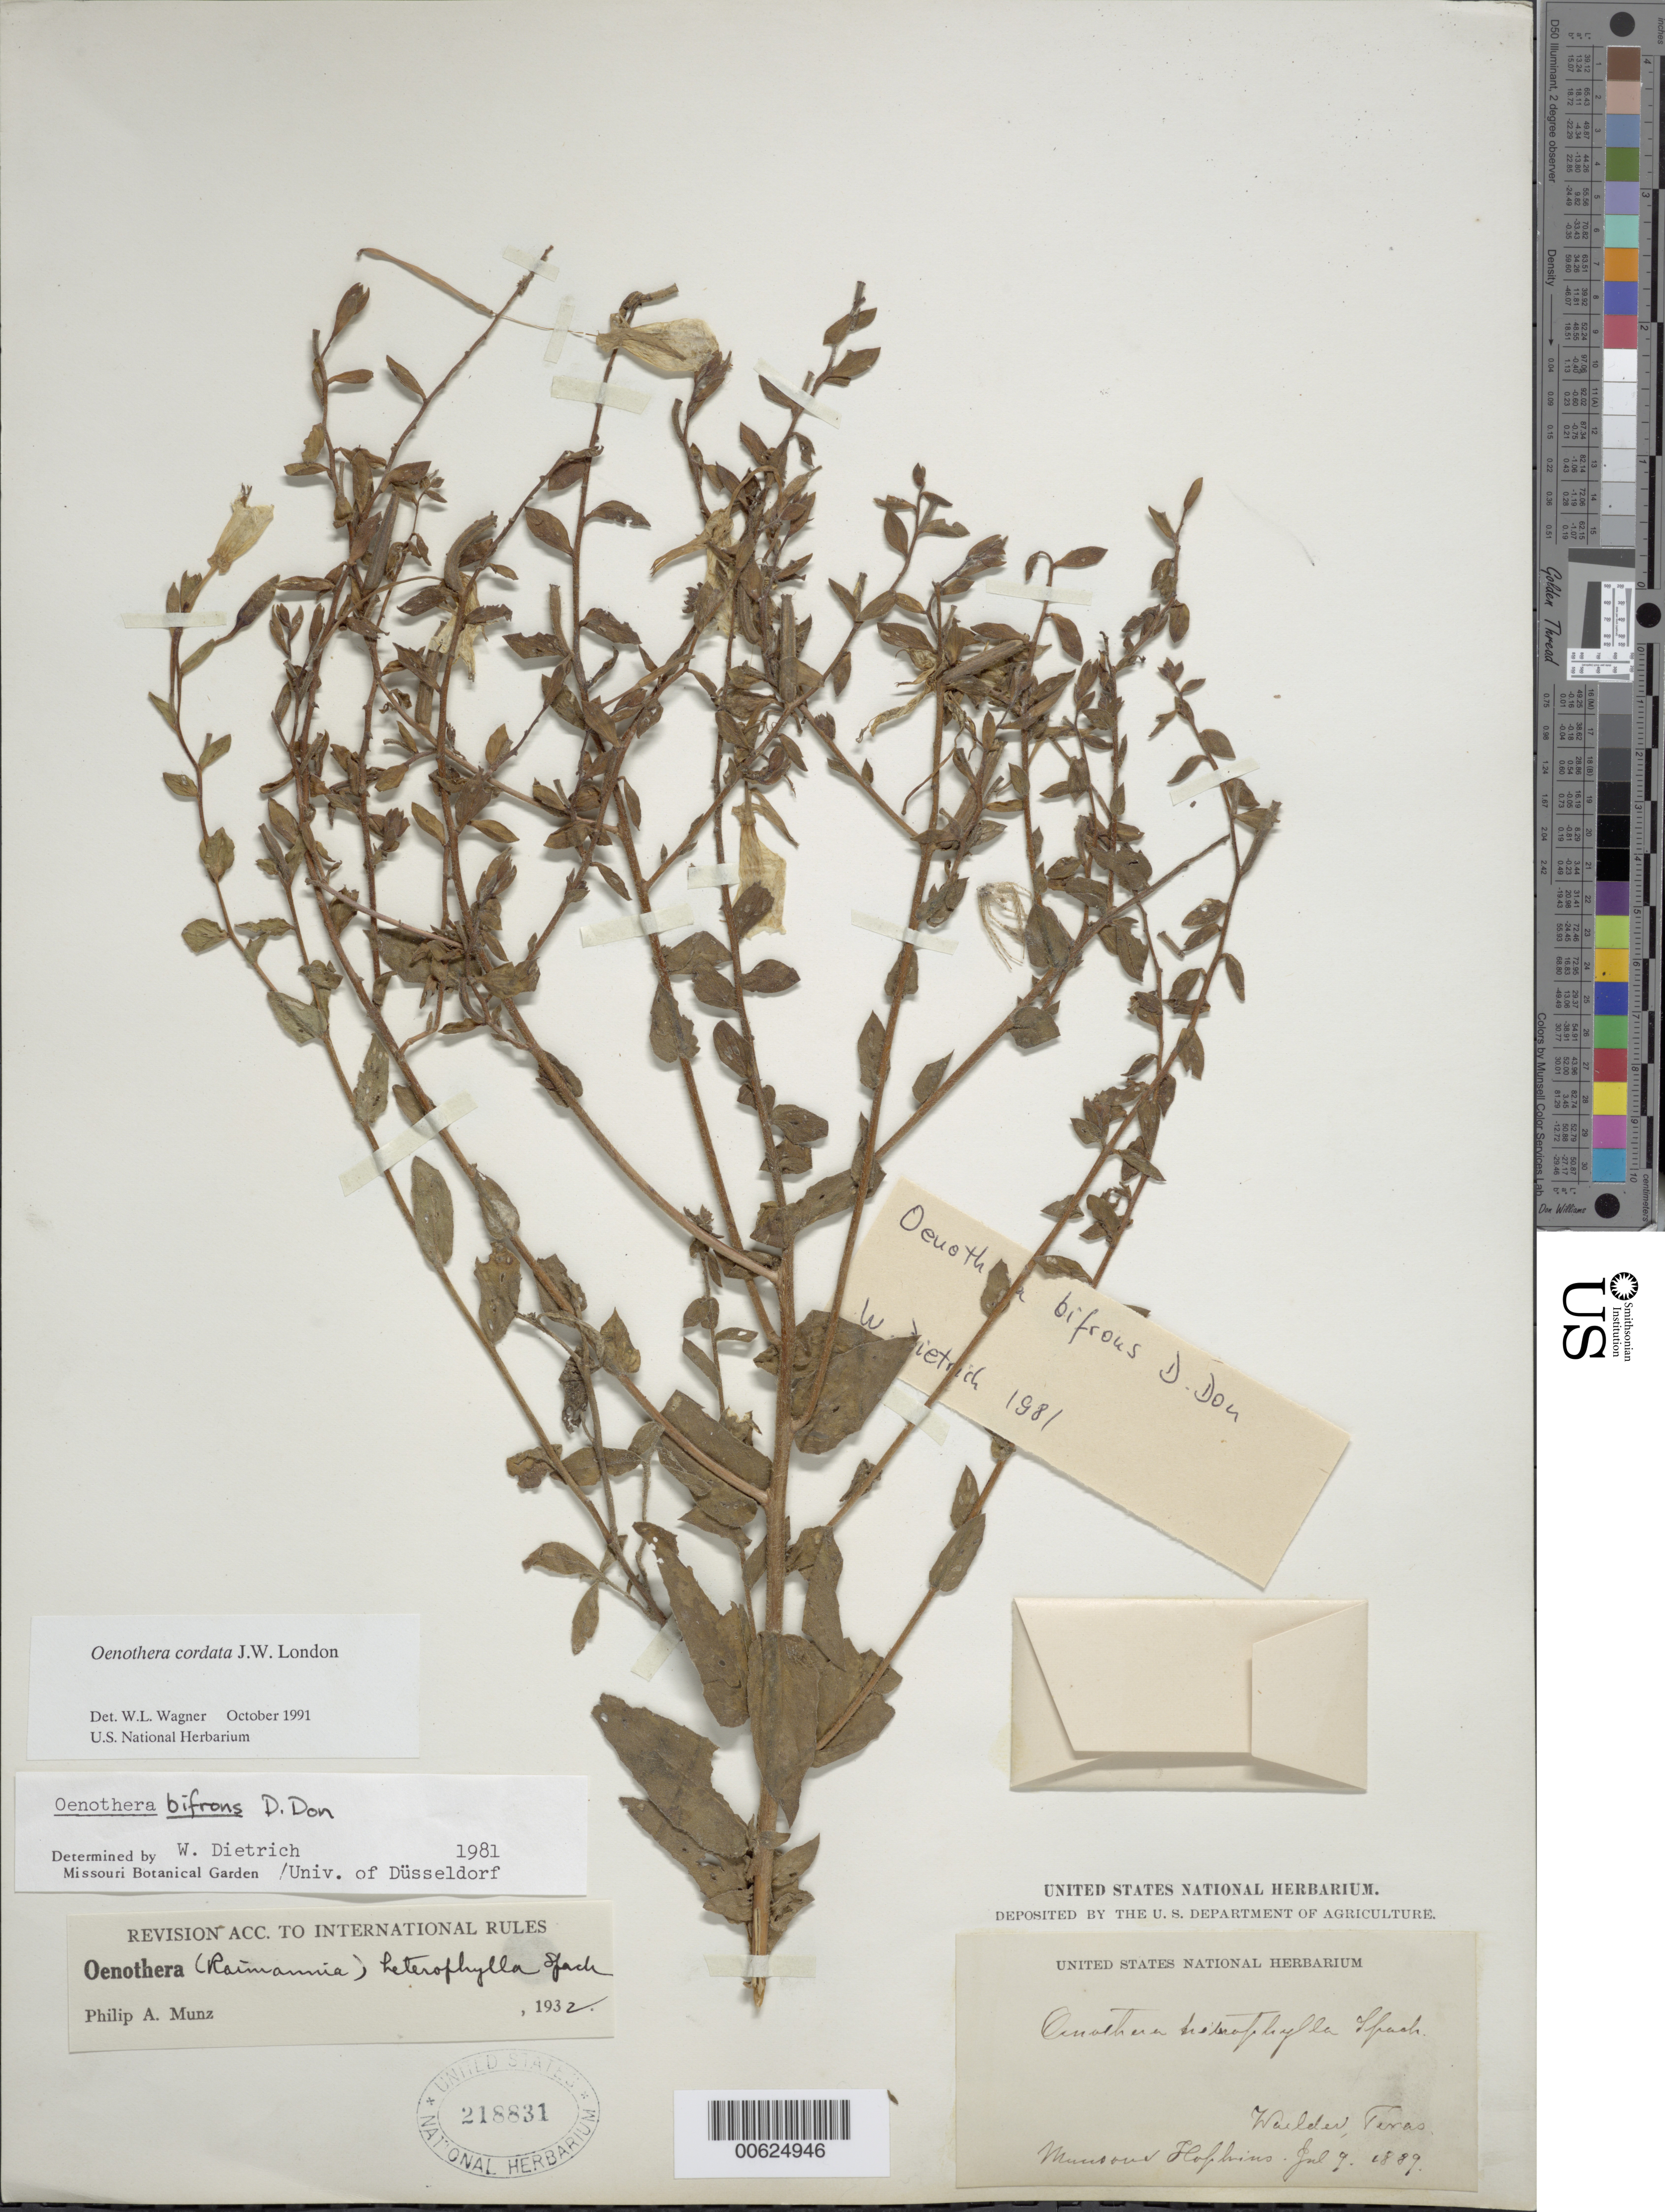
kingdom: Plantae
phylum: Tracheophyta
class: Magnoliopsida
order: Myrtales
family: Onagraceae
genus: Oenothera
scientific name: Oenothera cordata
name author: J.W. Loudon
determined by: Wagner, W. L., (BOT), Smithsonian Institution - National Museum of Natural History (UNITED STATES)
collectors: M. J. G. Hopkins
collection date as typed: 09 Jul 1889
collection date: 1889-07-09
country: United States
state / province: Texas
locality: Walder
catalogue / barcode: US 218831